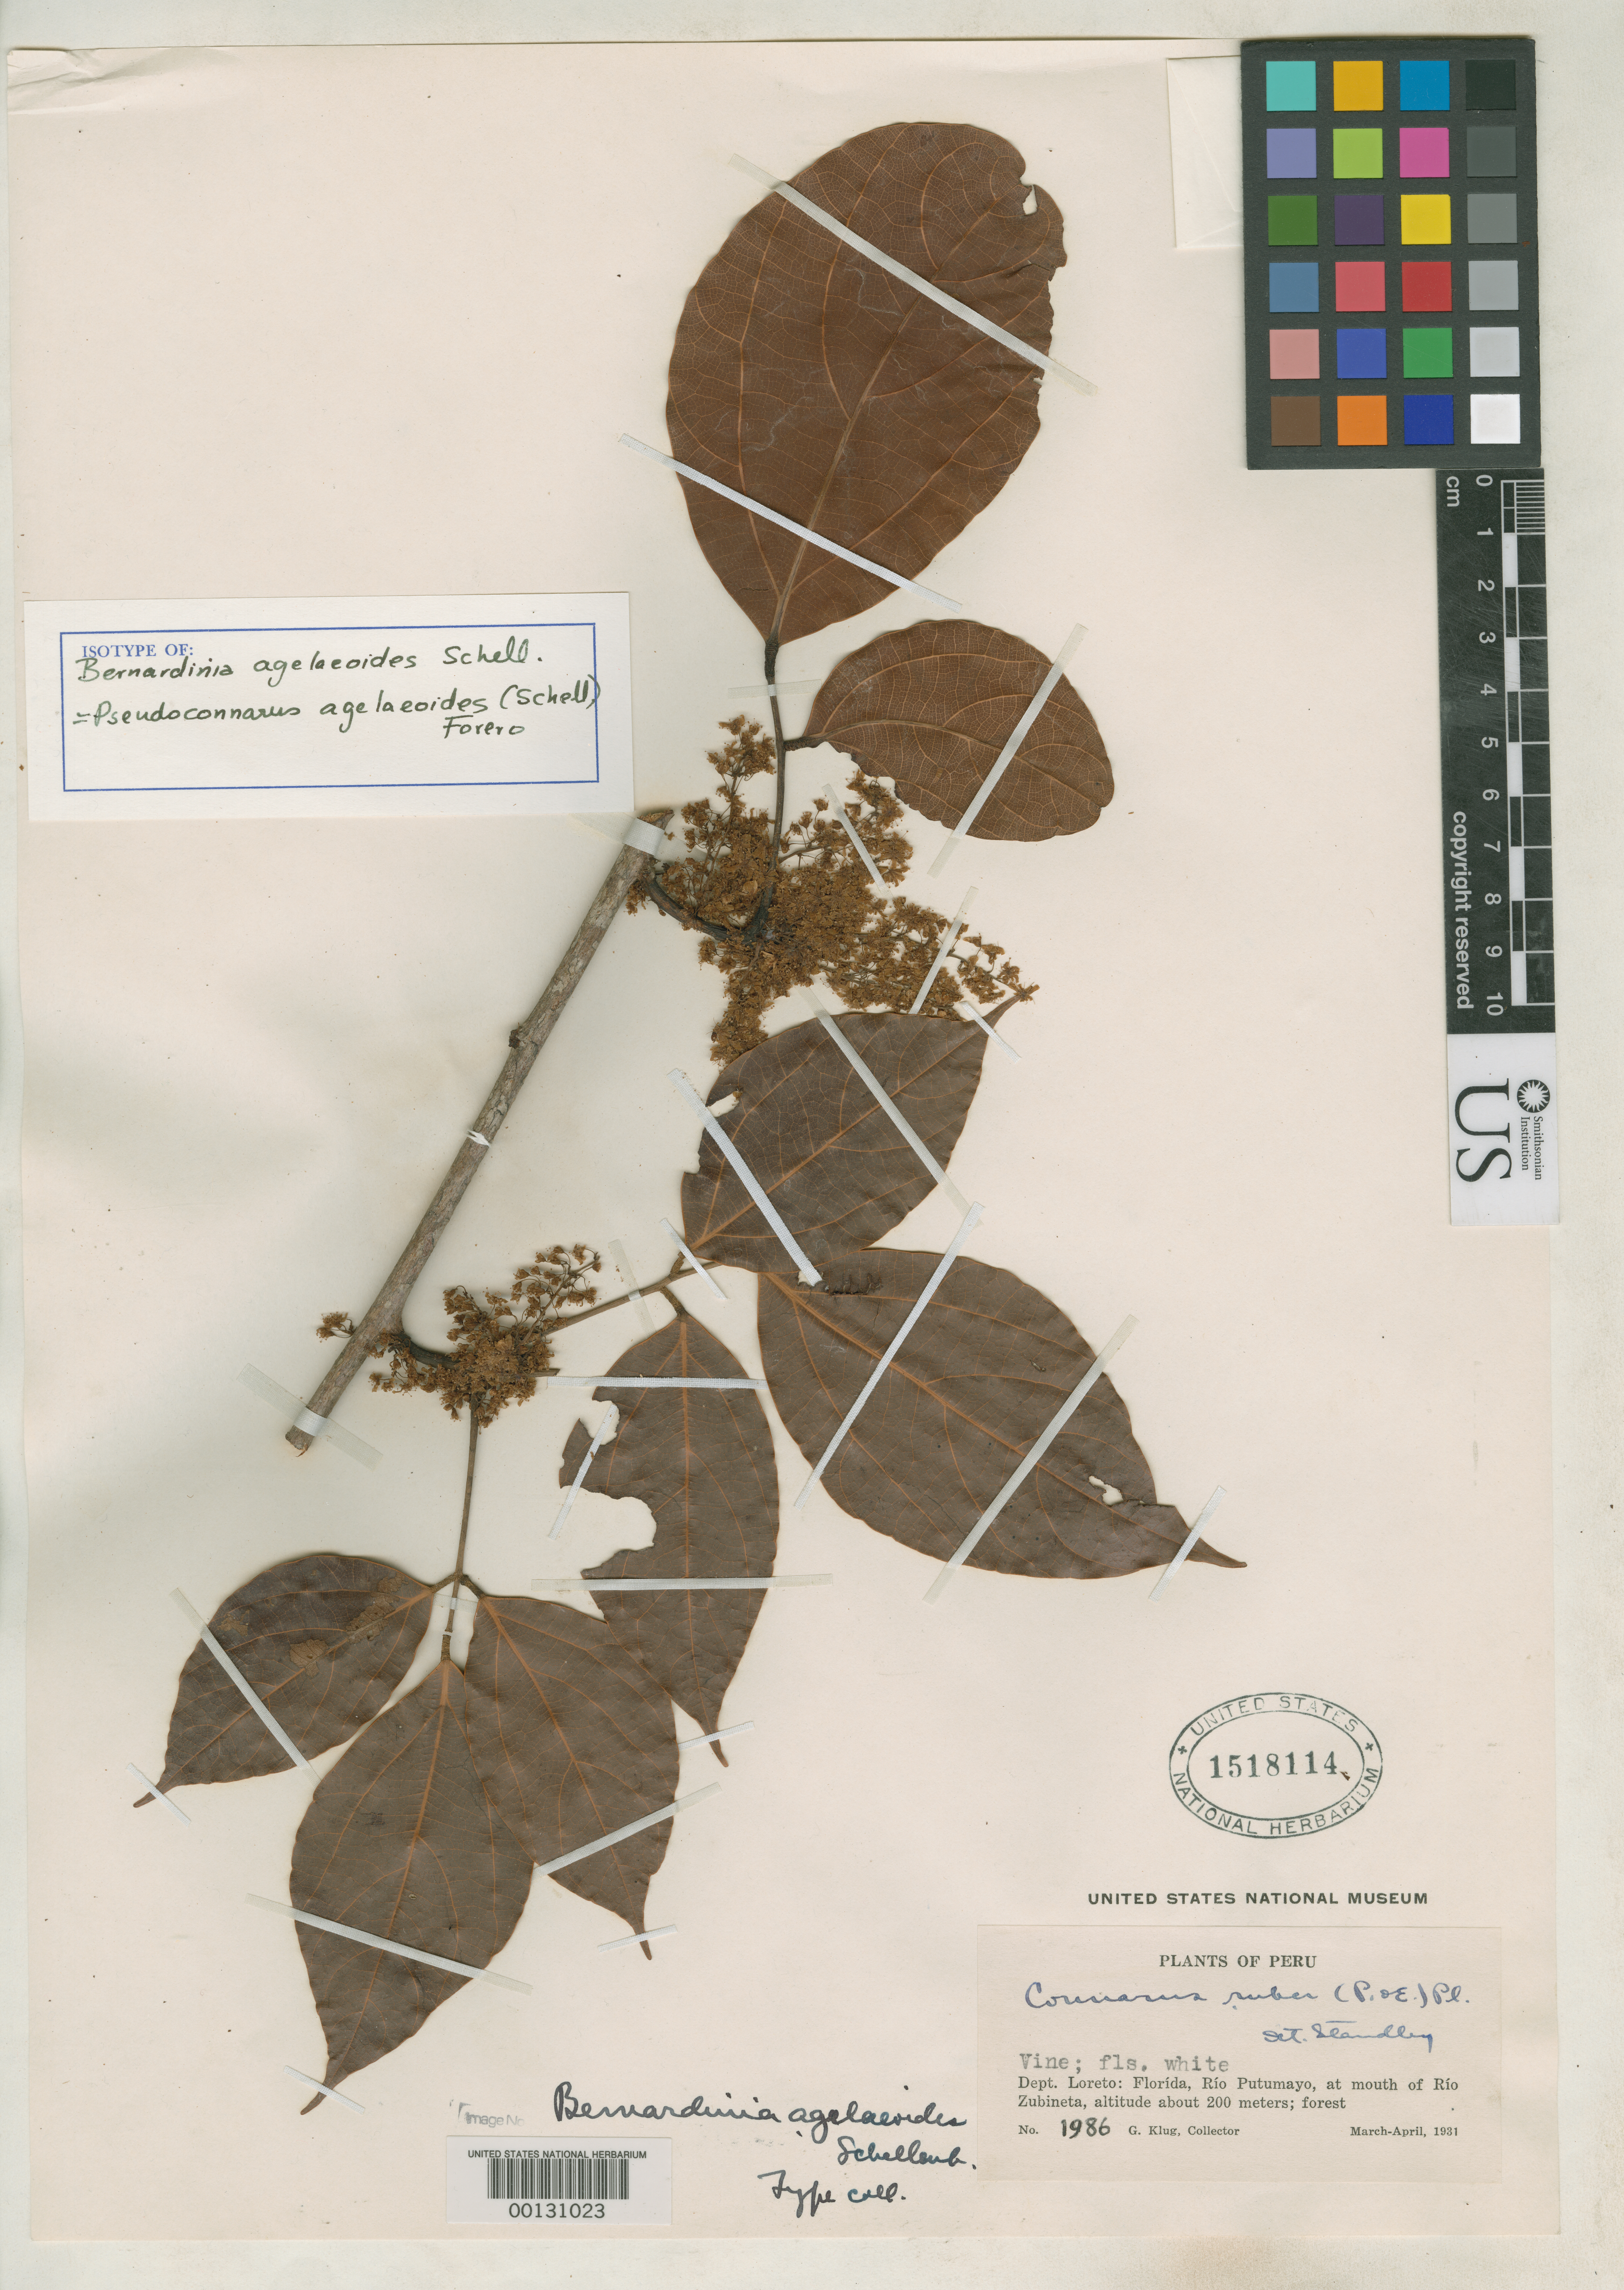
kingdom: Plantae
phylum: Tracheophyta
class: Magnoliopsida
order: Oxalidales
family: Connaraceae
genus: Bernardinia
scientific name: Bernardinia agelaeoides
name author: G. Schellenb. in Engl.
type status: Isotype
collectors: G. Klug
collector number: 1986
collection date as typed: March-April, 1931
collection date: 1931-03/1931-04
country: Peru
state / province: Loreto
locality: Dept. Loreto: Florida, Río Putumayo, at mouth of Río Zubineta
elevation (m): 200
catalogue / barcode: US 1518114